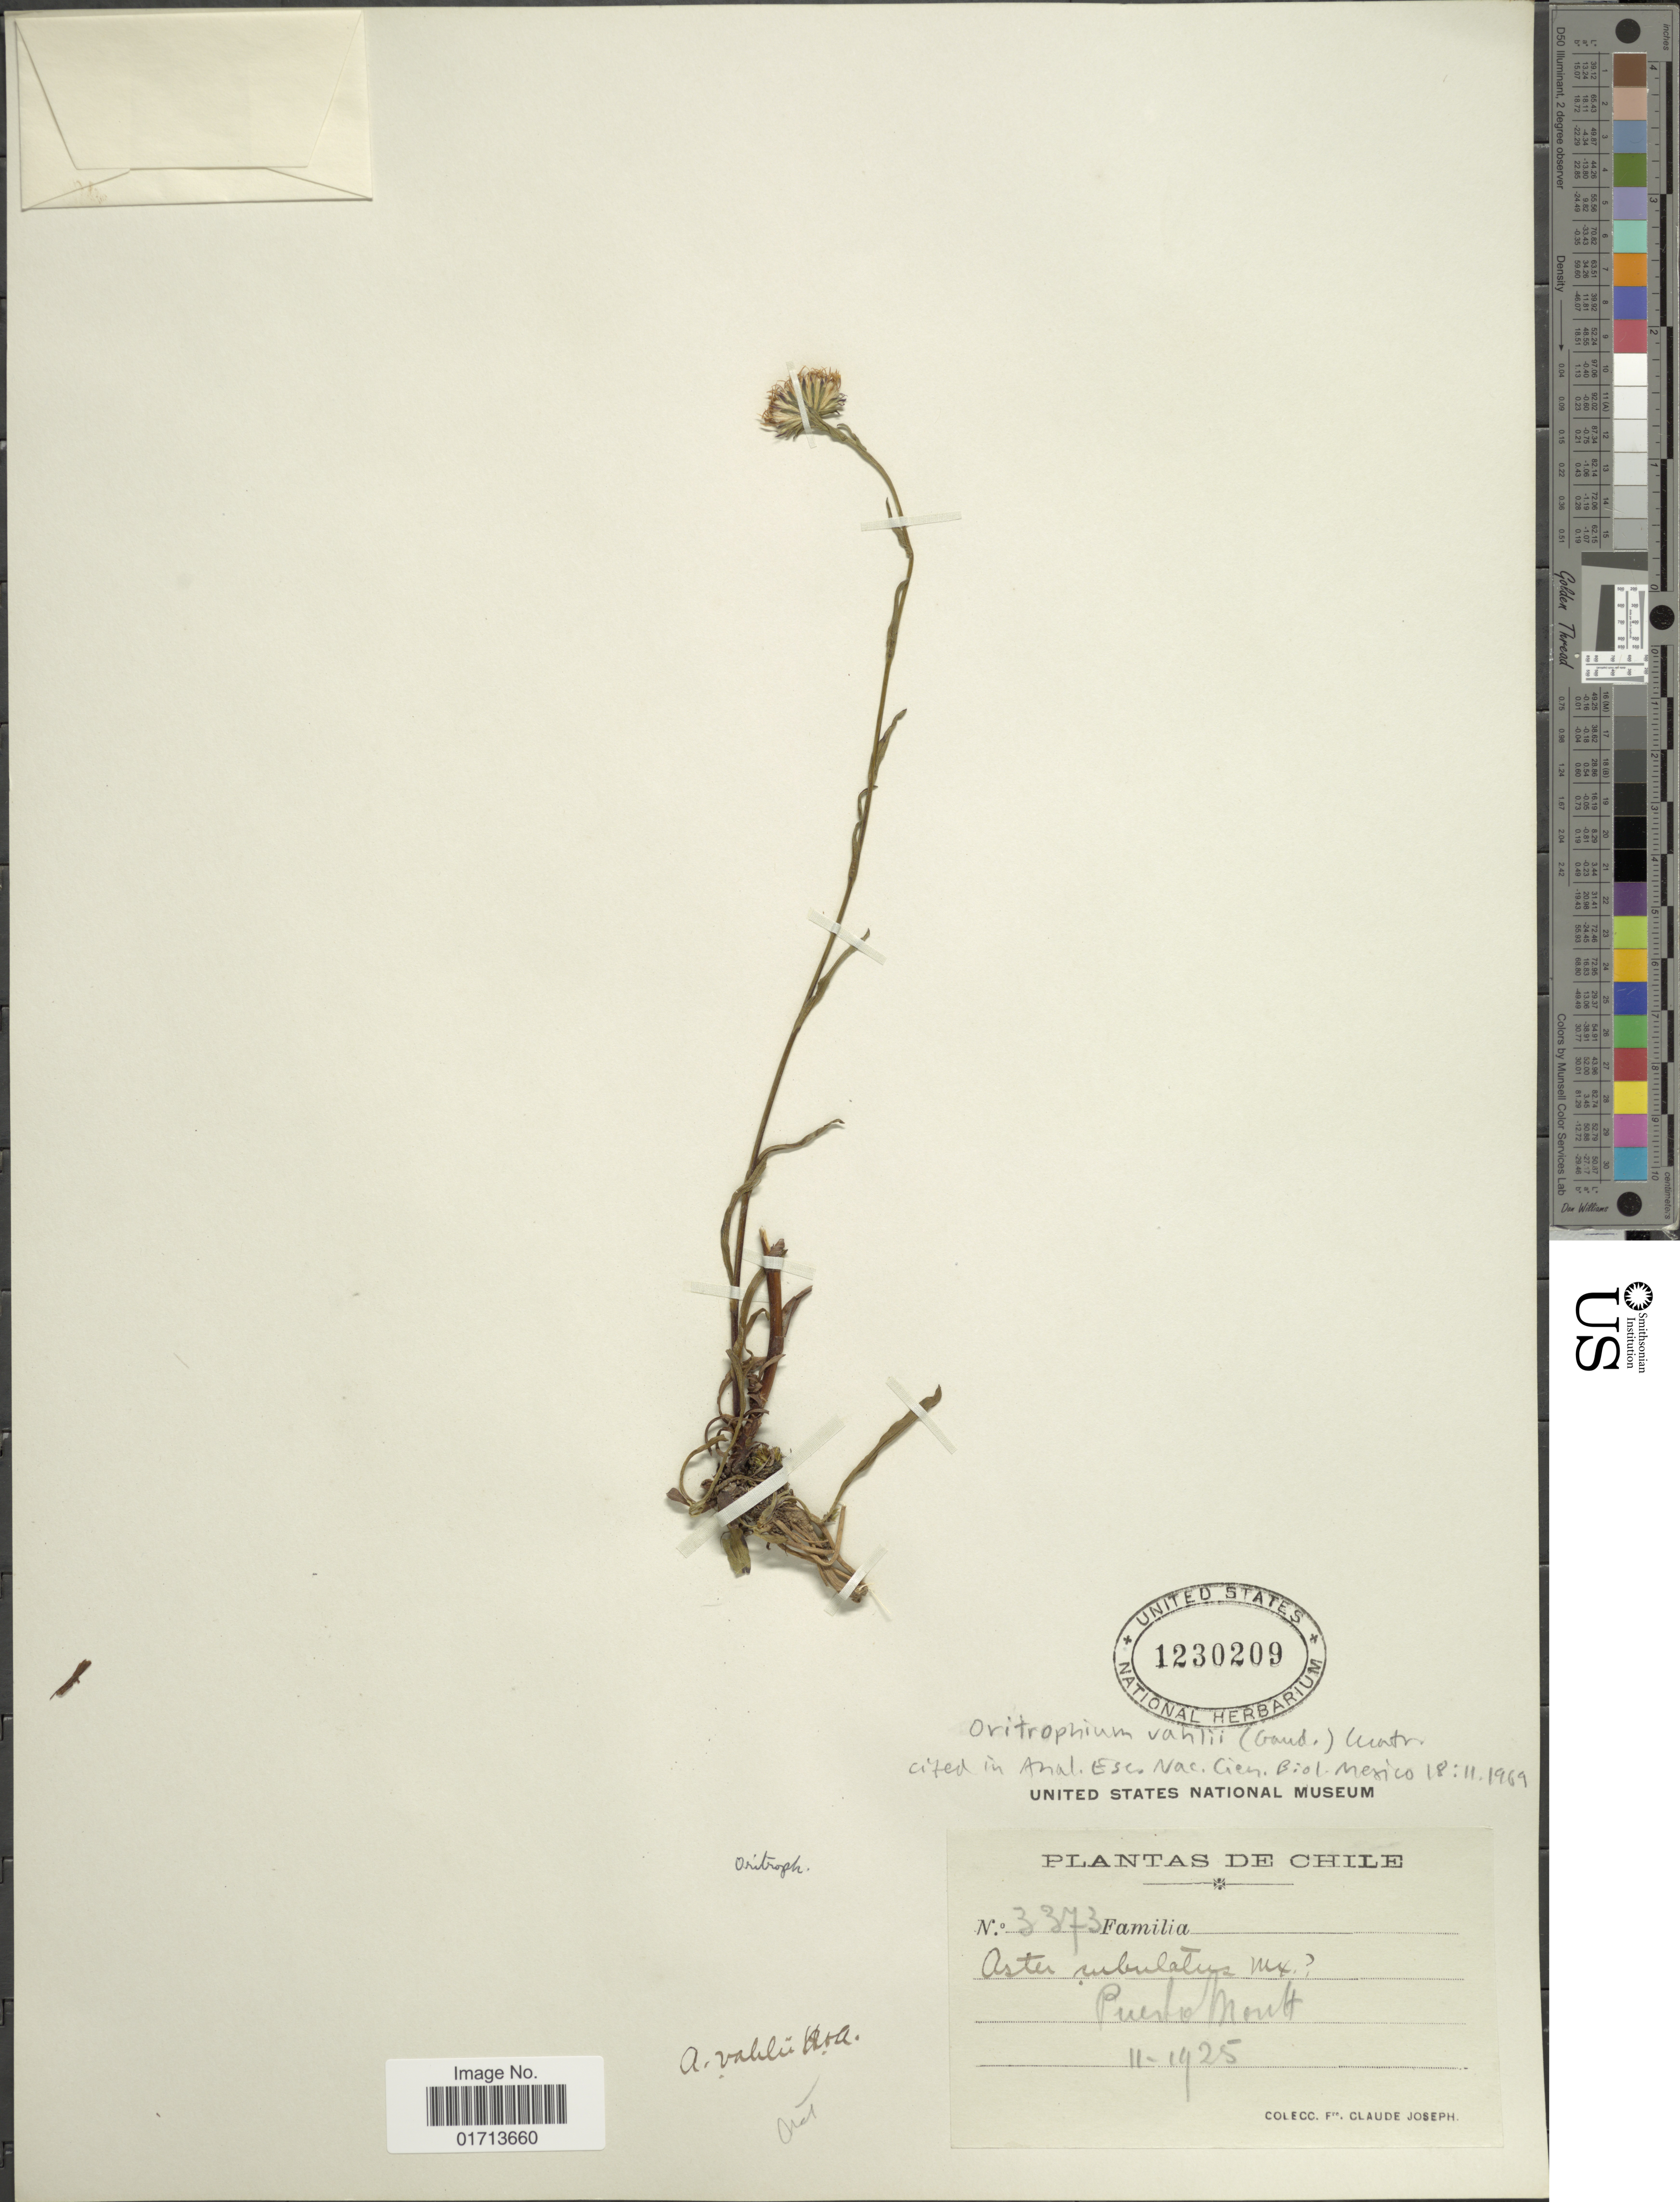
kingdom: Plantae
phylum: Tracheophyta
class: Magnoliopsida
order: Asterales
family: Asteraceae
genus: Oritrophium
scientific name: Oritrophium vahlii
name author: (Gaudich.) Cuatrec.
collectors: Bro. Claude-Joseph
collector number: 3373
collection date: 1925-11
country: Chile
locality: Puerto Montt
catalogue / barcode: US 1230209